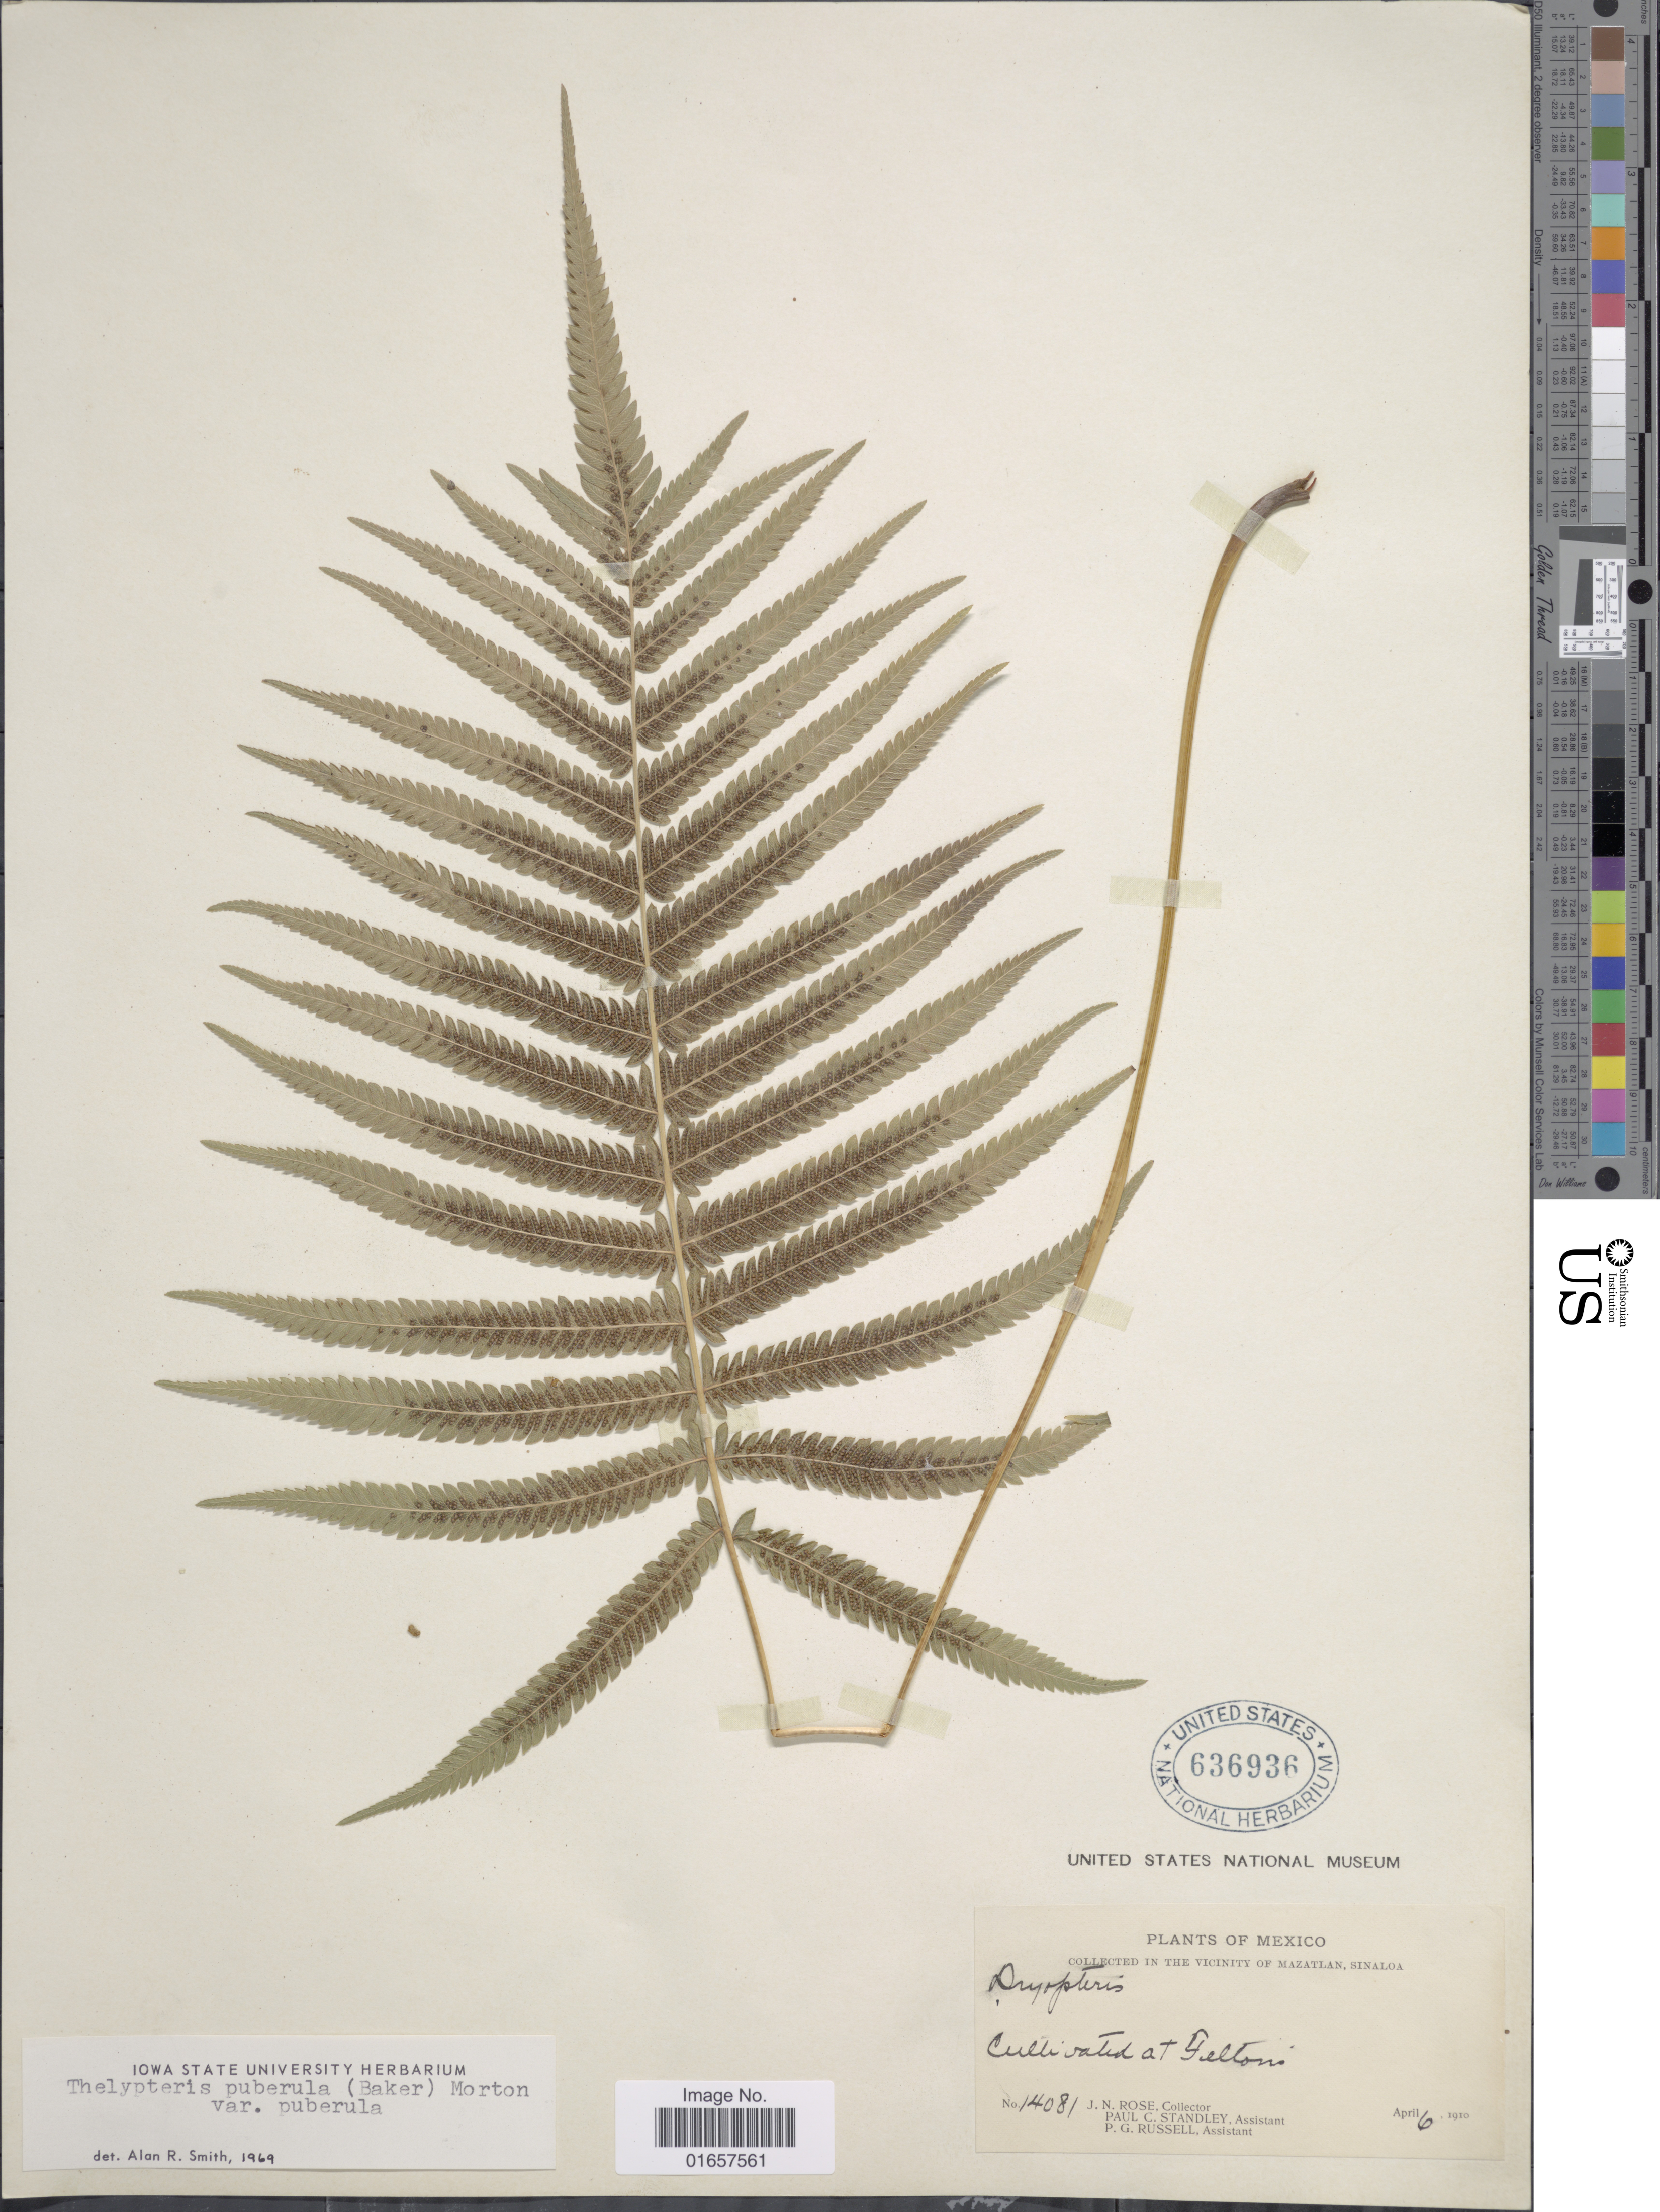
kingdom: Plantae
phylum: Tracheophyta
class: Polypodiopsida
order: Polypodiales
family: Thelypteridaceae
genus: Christella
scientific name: Christella puberula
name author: (Baker) Á. Löve & D. Löve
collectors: J. N. Rose, P. C. Standley & P. G. Russell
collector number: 14081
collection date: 1910-04-06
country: Mexico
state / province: Sinaloa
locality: Mexico, vicinity of Mazatlan, Gellons.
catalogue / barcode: US 636936